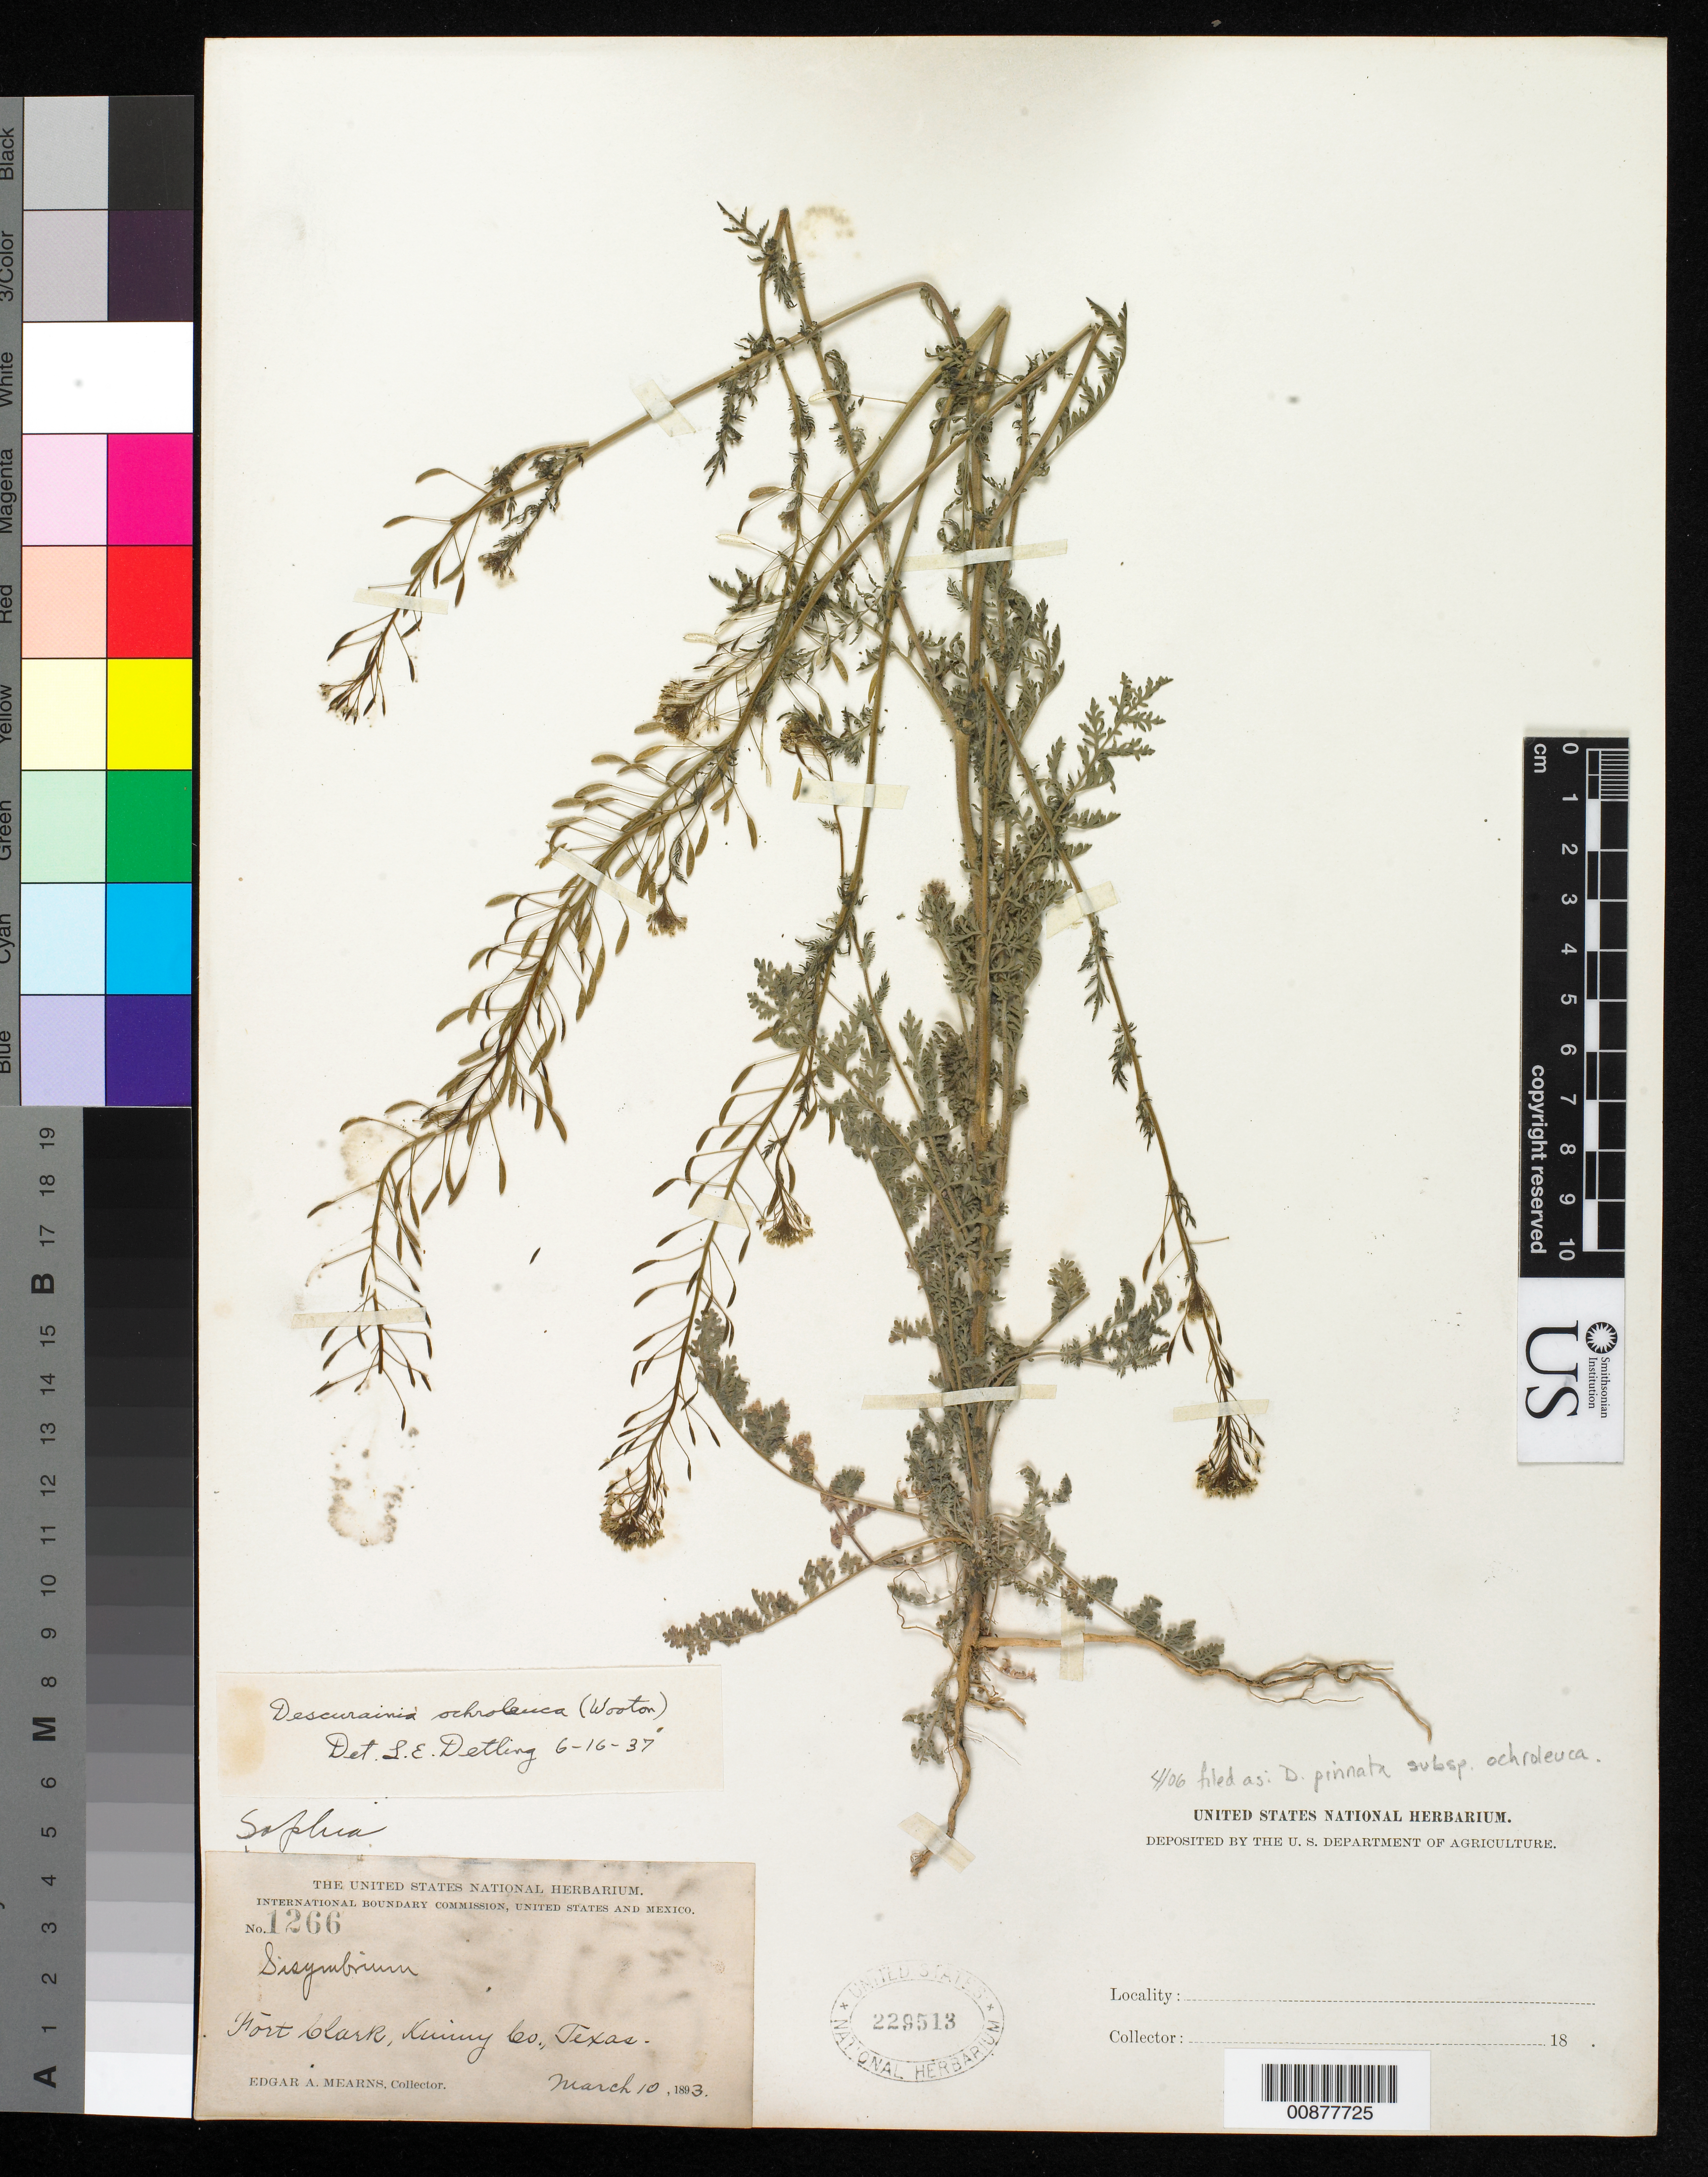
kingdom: Plantae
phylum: Tracheophyta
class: Magnoliopsida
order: Brassicales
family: Brassicaceae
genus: Descurainia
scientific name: Descurainia pinnata subsp. ochroleuca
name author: (Wooton) Detling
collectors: E. A. Mearns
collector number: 1266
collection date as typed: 10 Mar 1893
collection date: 1893-03-10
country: United States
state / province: Texas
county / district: Kinney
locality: Fort Clark, Kinney County, Texas.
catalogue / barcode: US 229513